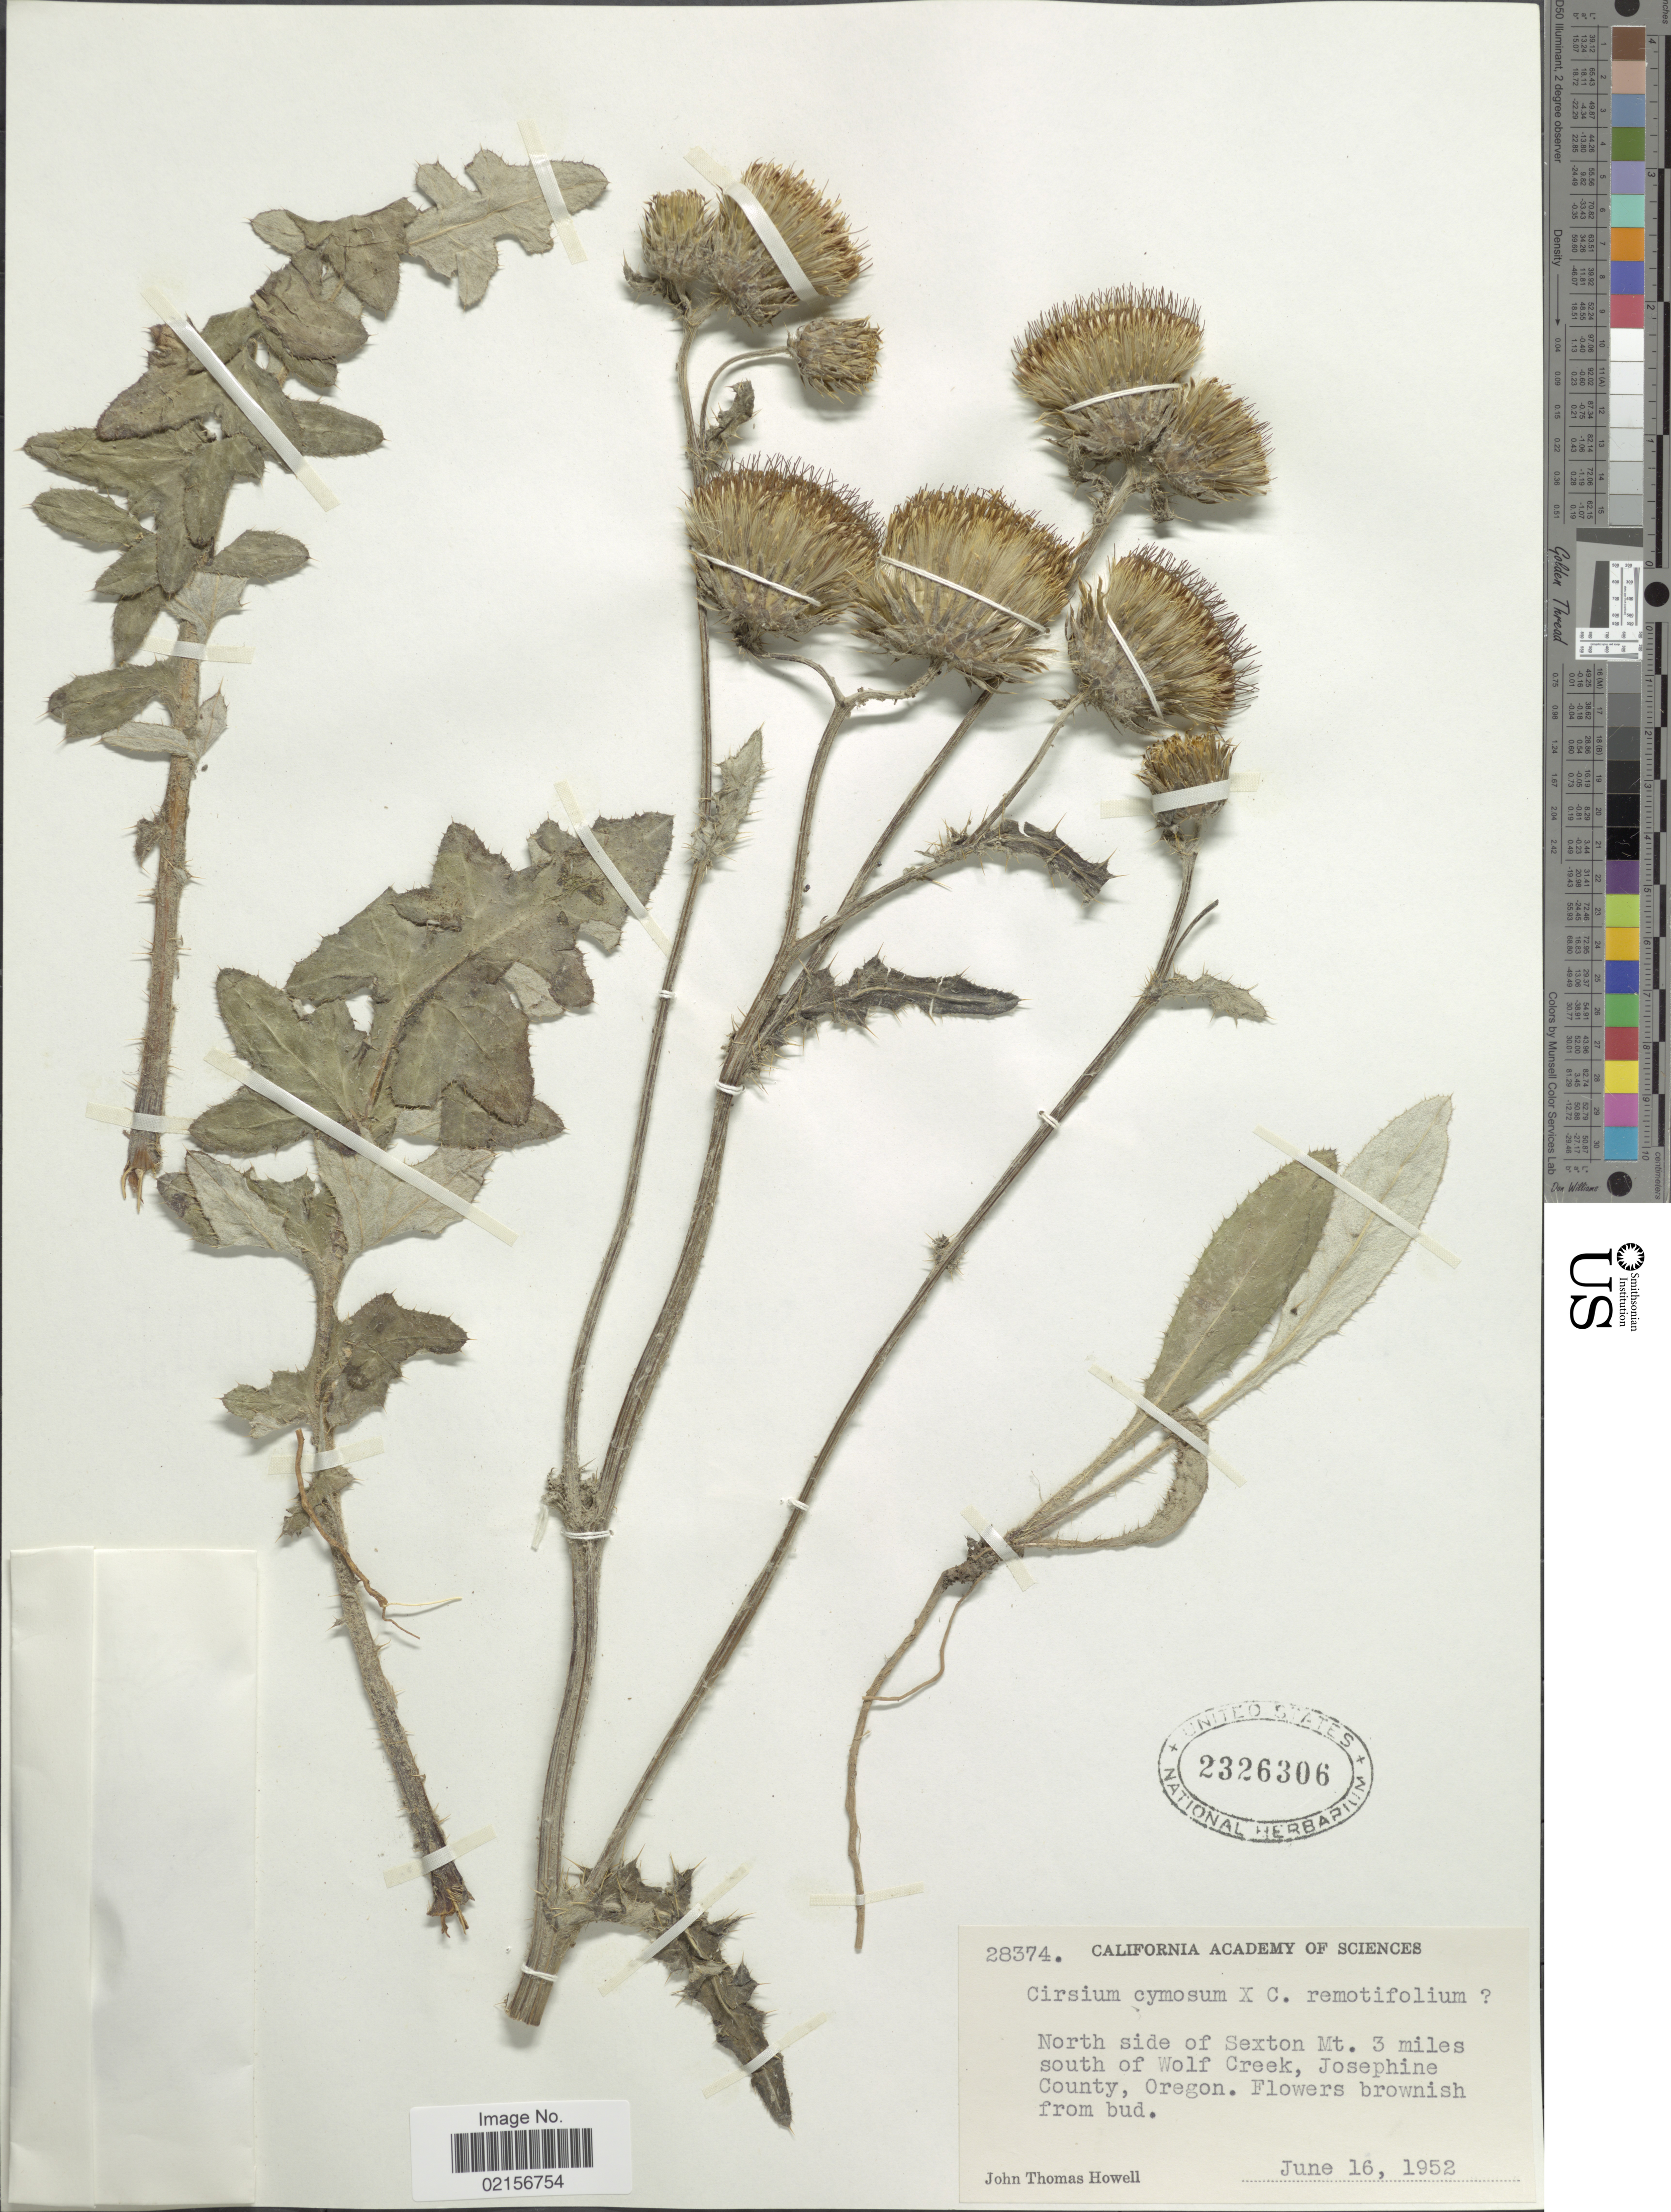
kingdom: Plantae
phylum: Tracheophyta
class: Magnoliopsida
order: Asterales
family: Asteraceae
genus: Cirsium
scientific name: Cirsium cymosum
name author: (Greene) J.T. Howell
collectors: J. T. Howell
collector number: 28374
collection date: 1952-06-16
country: United States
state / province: Oregon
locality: North side of Sexton Mt. 3 miles south of Wolf Creek, Josephine County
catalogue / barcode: US 2326306